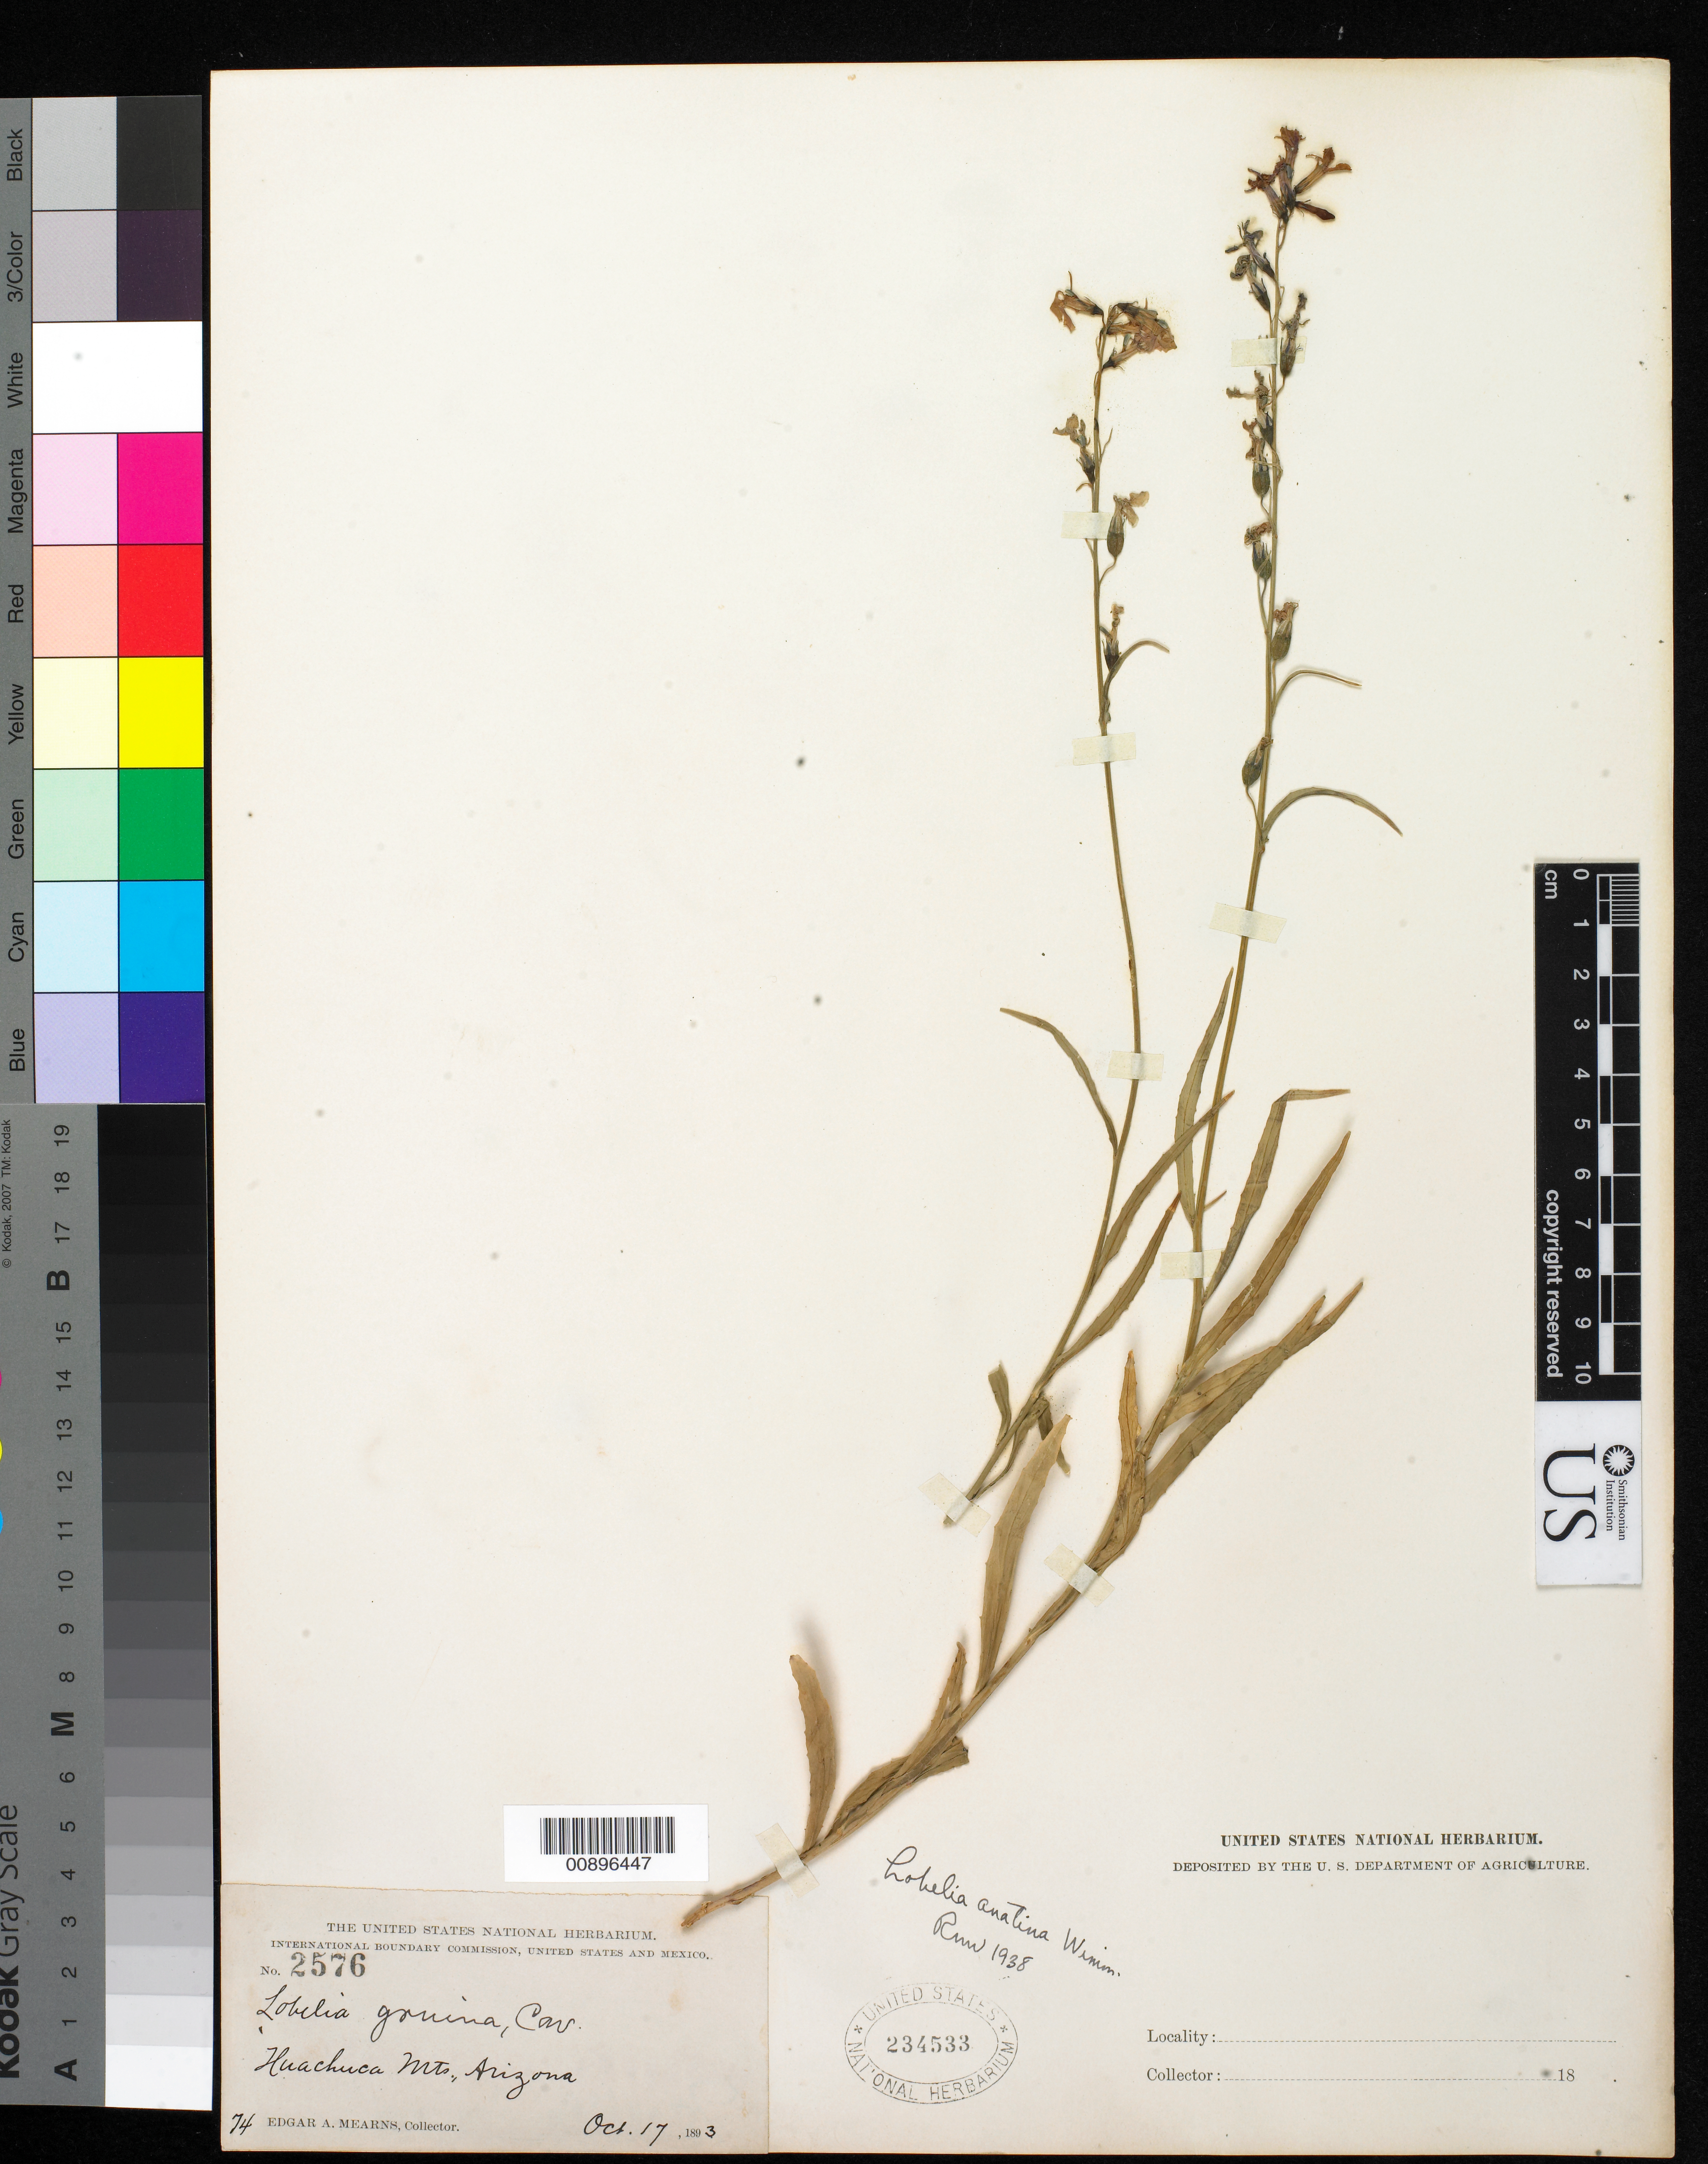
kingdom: Plantae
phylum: Tracheophyta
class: Magnoliopsida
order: Asterales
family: Campanulaceae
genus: Lobelia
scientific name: Lobelia anatina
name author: E. Wimm.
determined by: McVaugh, R.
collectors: E. A. Mearns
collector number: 2576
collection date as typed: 17 Oct 1893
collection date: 1893-10-17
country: United States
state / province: Arizona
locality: Huachuca Mts.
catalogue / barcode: US 234533